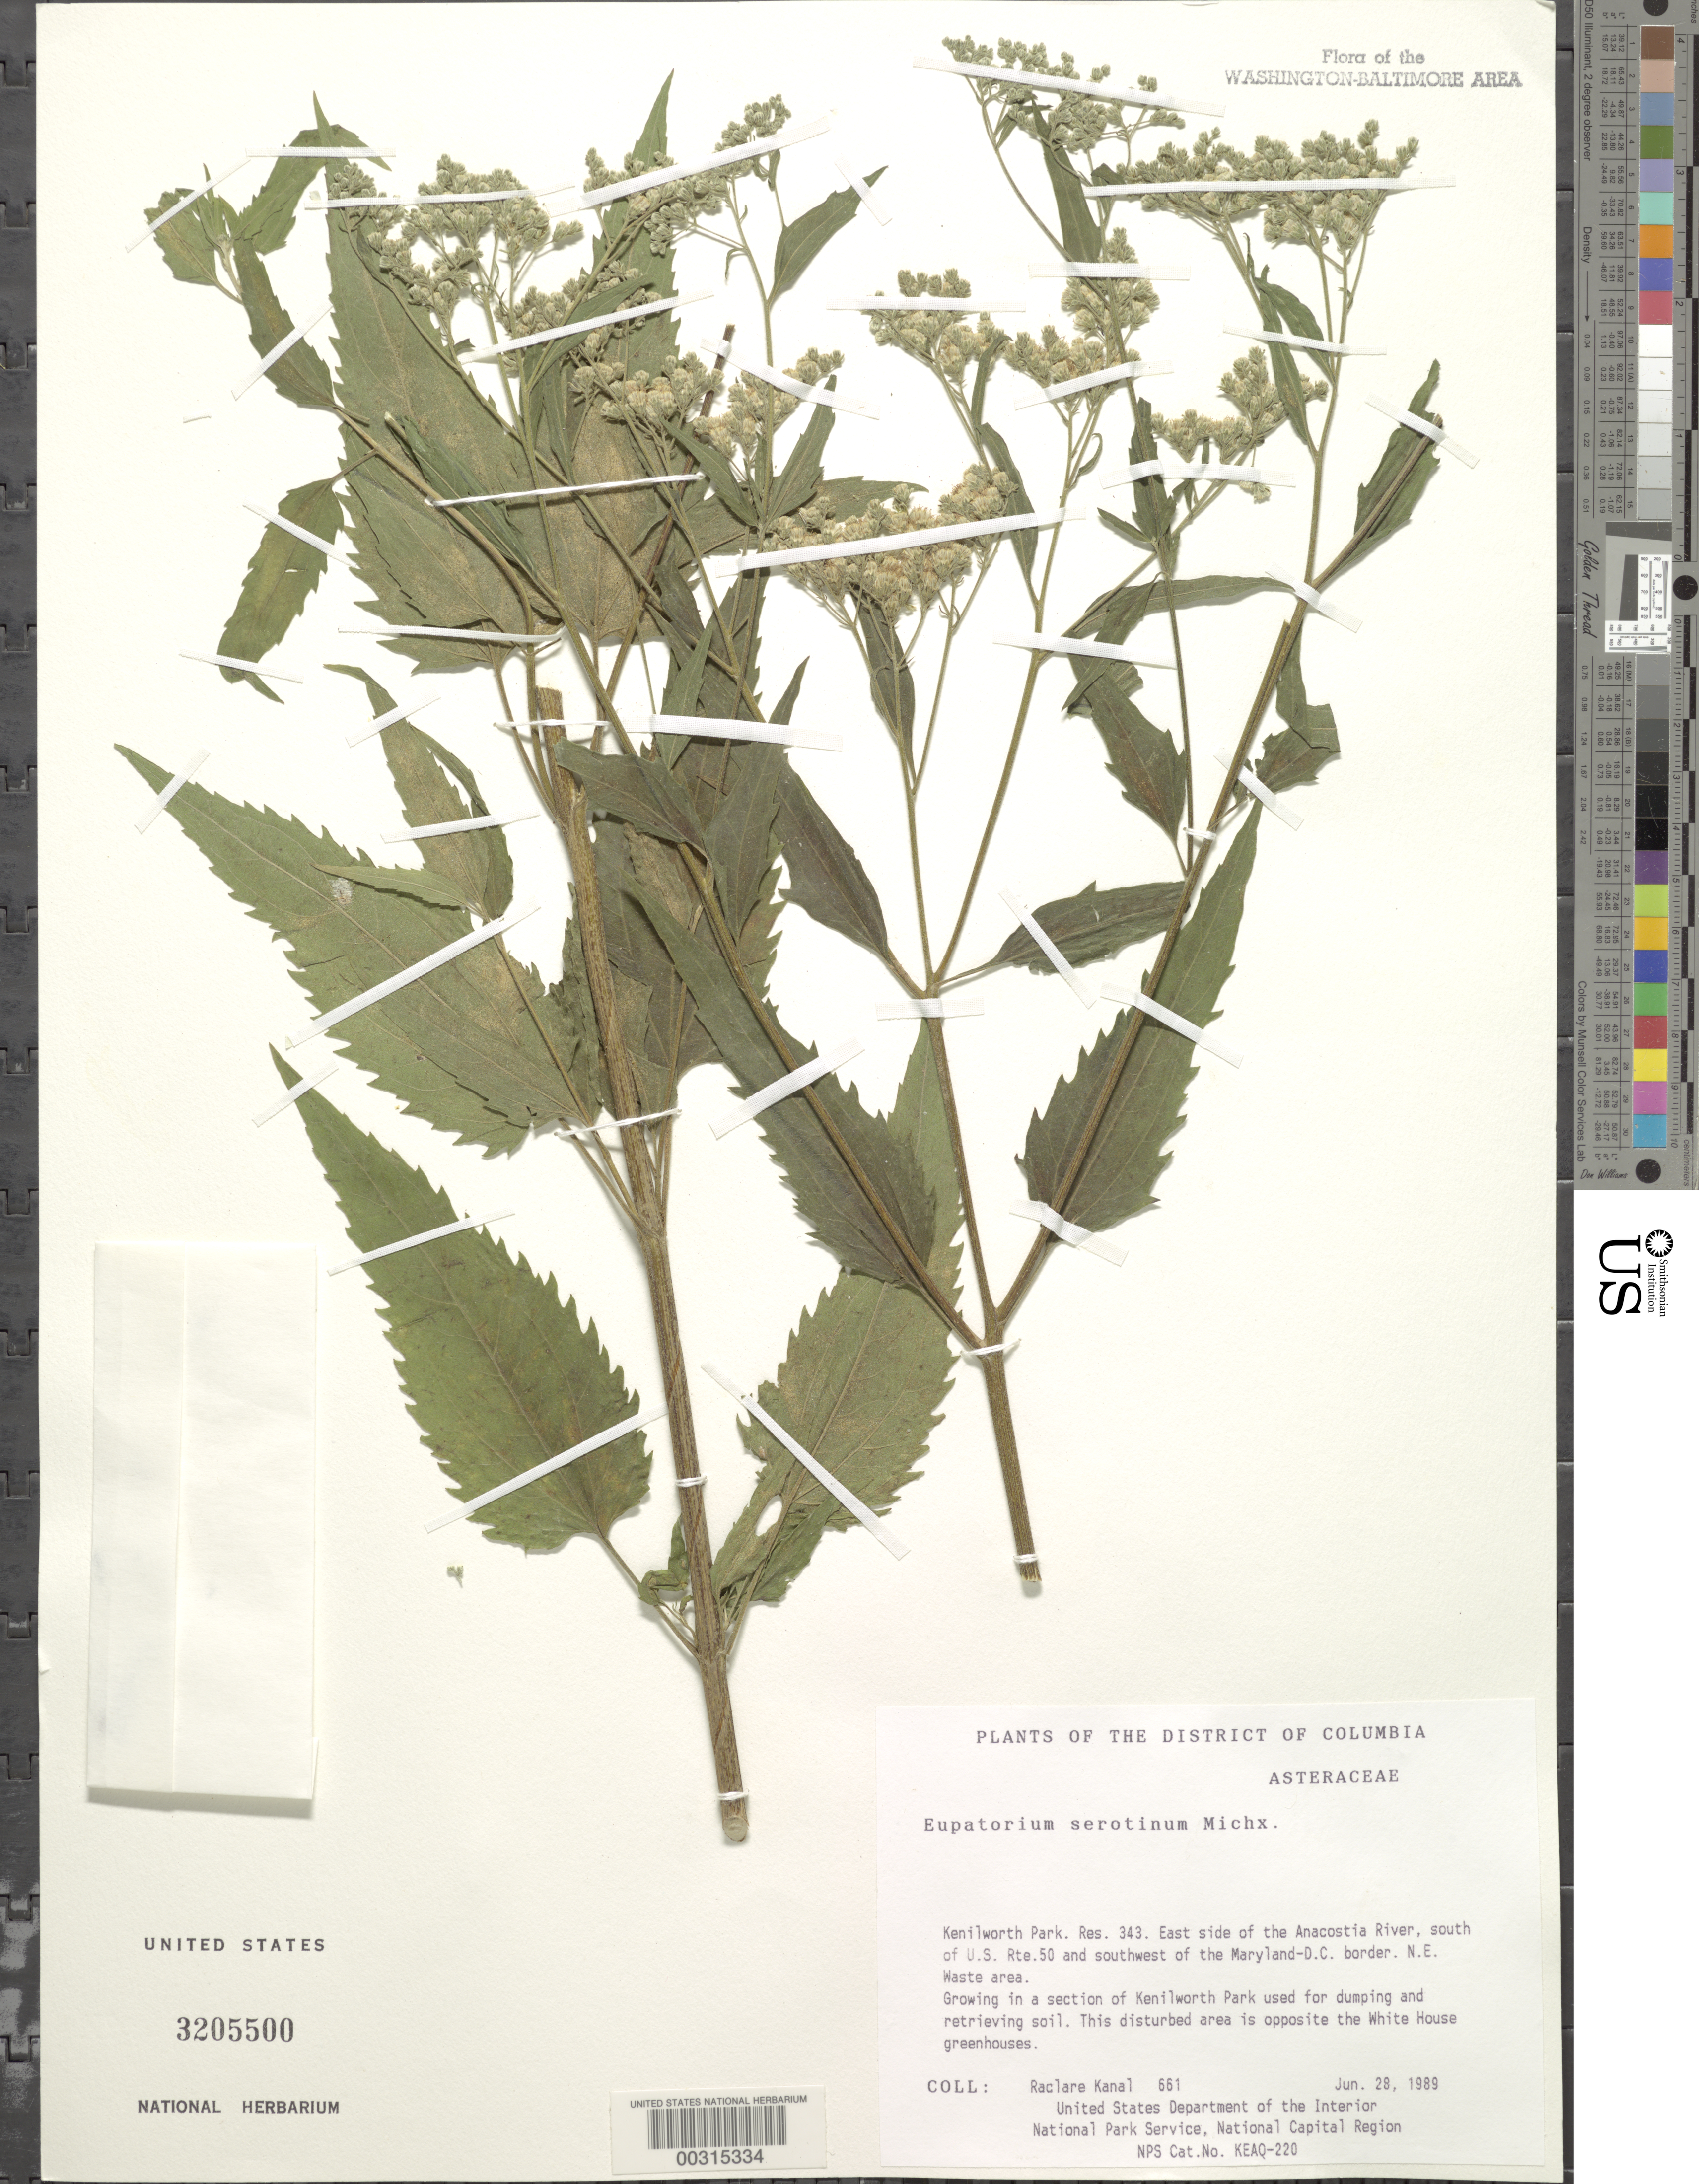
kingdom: Plantae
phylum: Tracheophyta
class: Magnoliopsida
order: Asterales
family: Asteraceae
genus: Eupatorium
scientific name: Eupatorium serotinum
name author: Michx.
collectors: R. Kanal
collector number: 661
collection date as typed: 28 Jun 1989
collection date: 1989-06-28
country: United States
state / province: District of Columbia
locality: Kenilworth Park, Res 343, Kenilworth Aquatic gardens, E bank of Anacostia River SW of MD-DC border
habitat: Disturbed area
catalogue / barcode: US 3205500